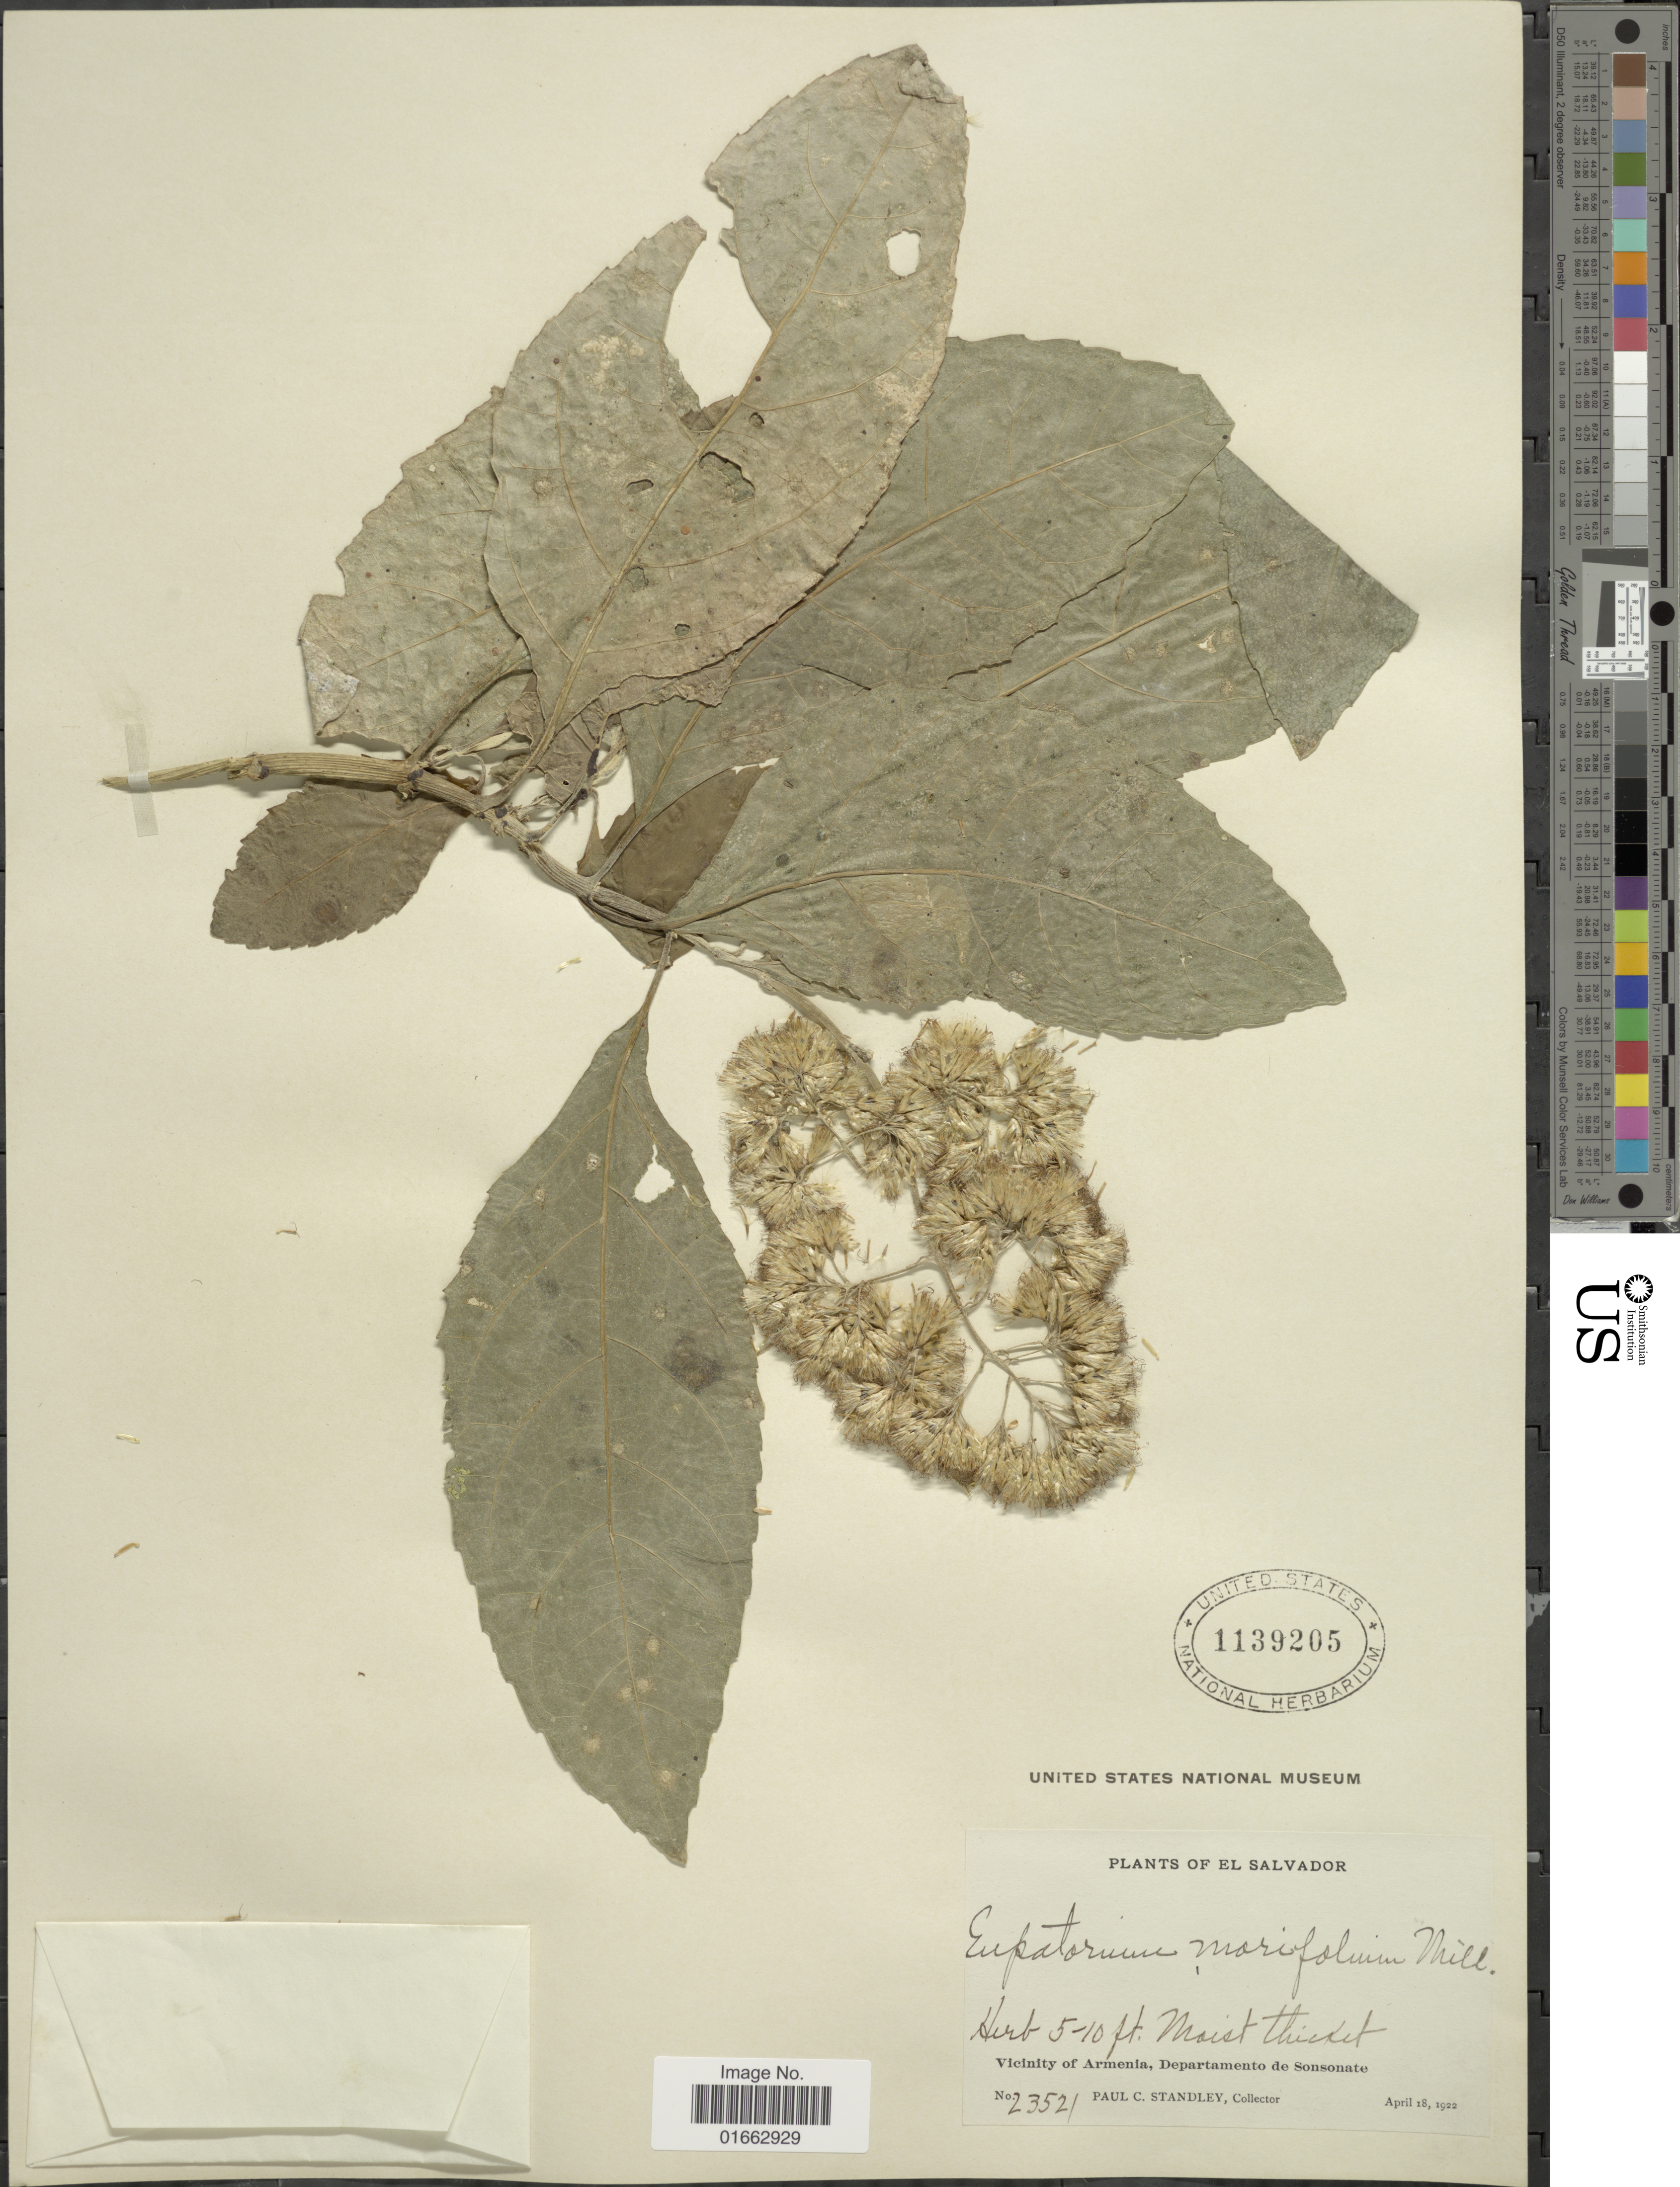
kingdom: Plantae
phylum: Tracheophyta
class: Magnoliopsida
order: Asterales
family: Asteraceae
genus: Critonia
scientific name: Critonia morifolia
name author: (Mill.) R.M. King & H. Rob.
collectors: P. C. Standley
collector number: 23521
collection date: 1922-04-18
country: El Salvador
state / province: Sonsonate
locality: Vicinity of Armenia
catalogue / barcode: US 1139205